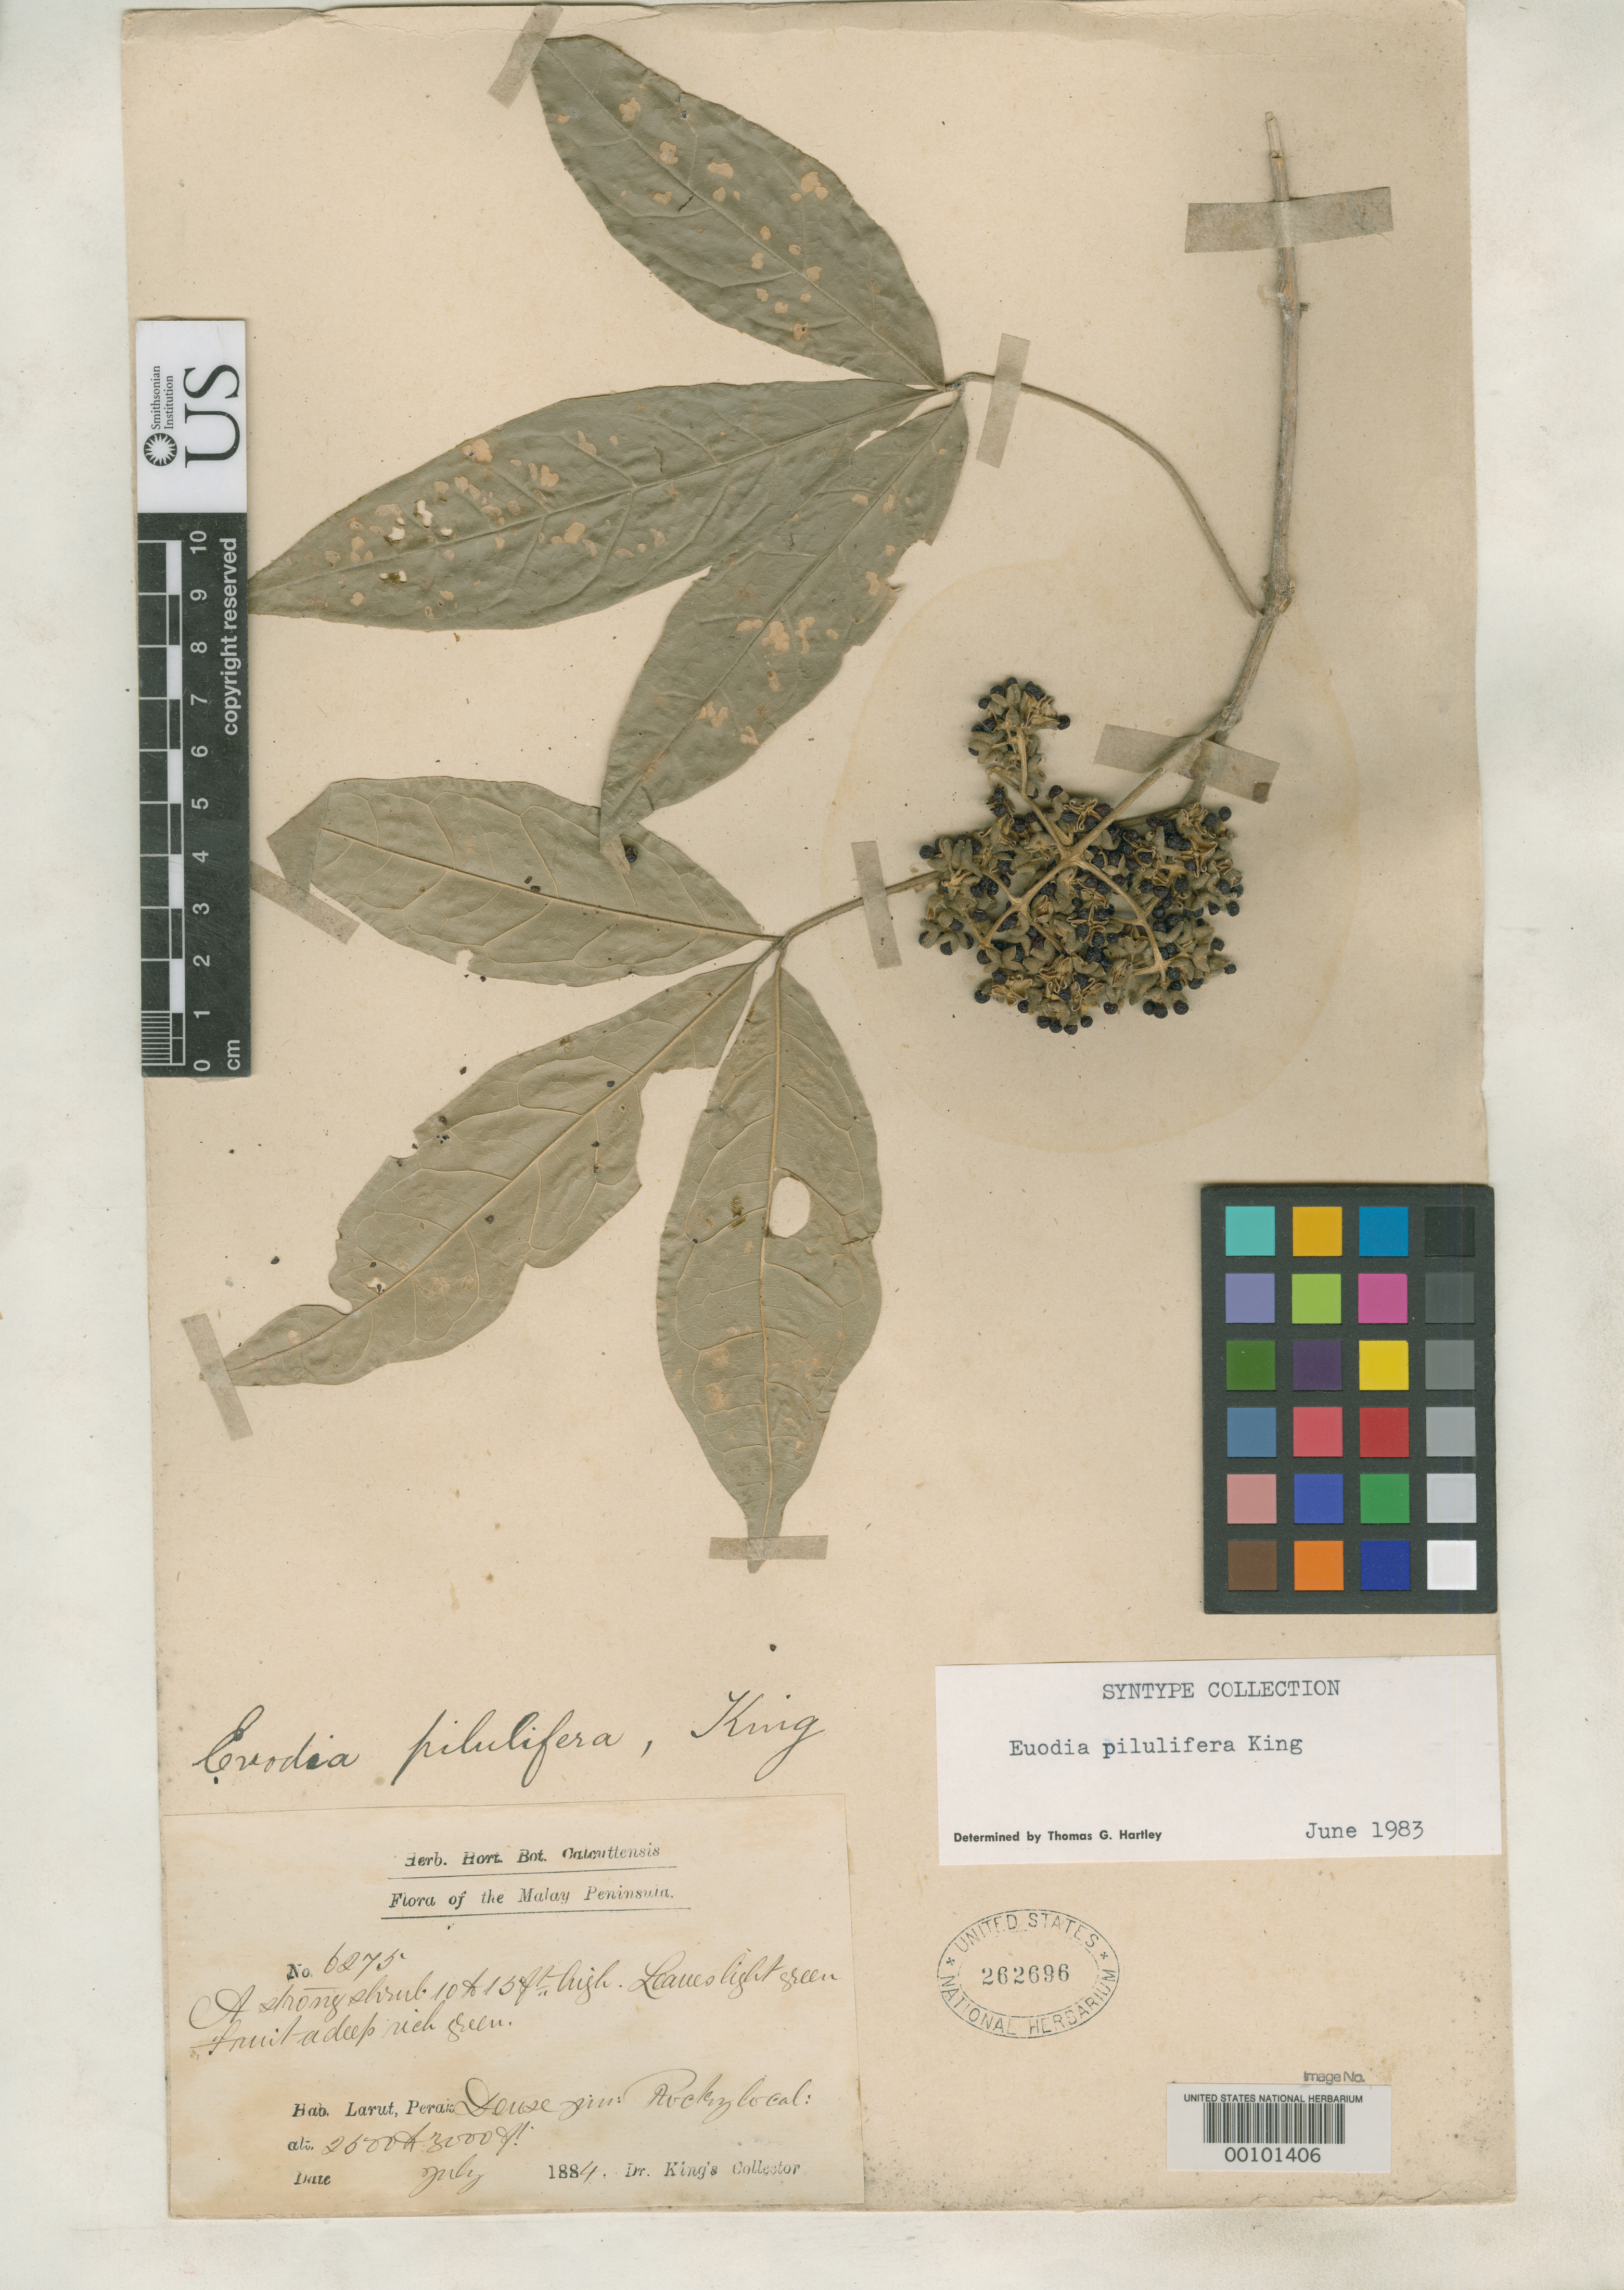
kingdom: Plantae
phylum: Tracheophyta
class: Magnoliopsida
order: Sapindales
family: Rutaceae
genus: Euodia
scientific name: Euodia pilulifera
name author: King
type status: Syntype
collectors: G. King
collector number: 6275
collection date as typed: Jul 1884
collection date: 1884-07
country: Malaysia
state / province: Perak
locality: Larut: alt. 2600-3000 ft. [Malay Peninsula]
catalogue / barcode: US 262696